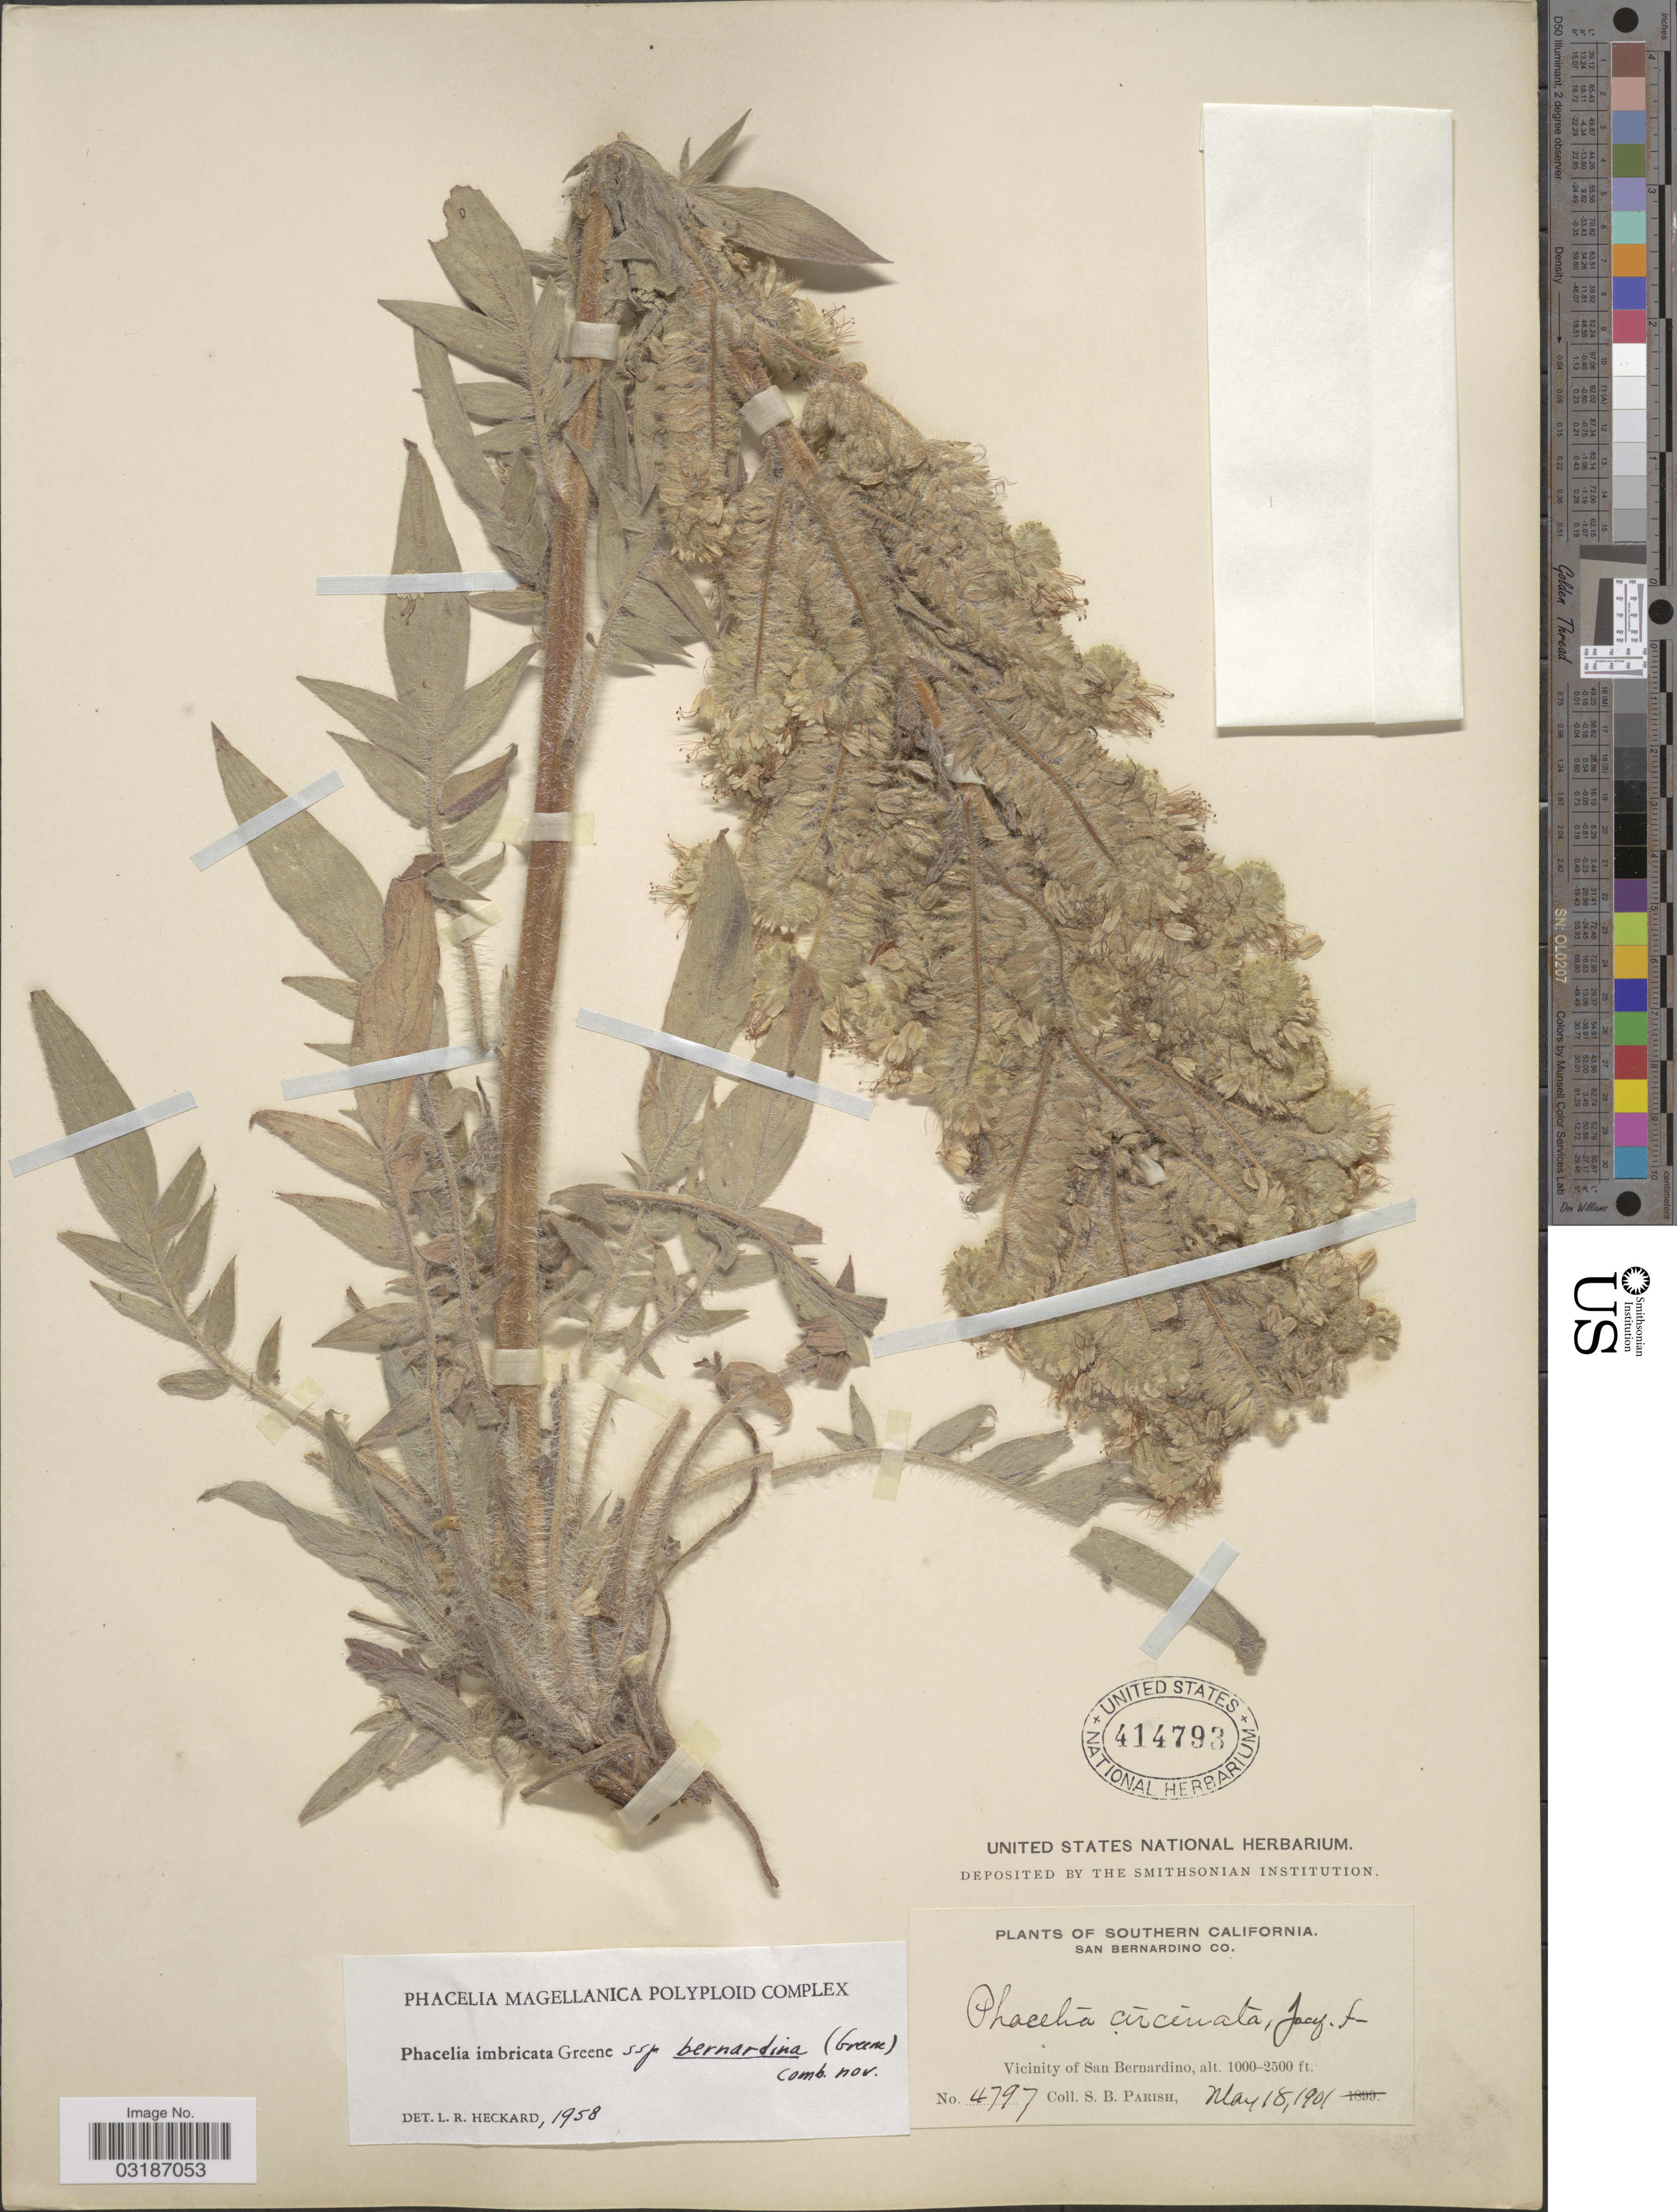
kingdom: Plantae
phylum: Tracheophyta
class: Magnoliopsida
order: Boraginales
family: Hydrophyllaceae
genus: Phacelia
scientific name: Phacelia imbricata subsp. bernardina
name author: (S.W. Greene) Heckard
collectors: S. B. Parish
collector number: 4797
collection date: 1901-05-18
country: United States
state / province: California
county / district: San Bernardino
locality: Southern California. San Bernardino Co. Vicinity of San Bernardino.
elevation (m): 305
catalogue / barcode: US 414793